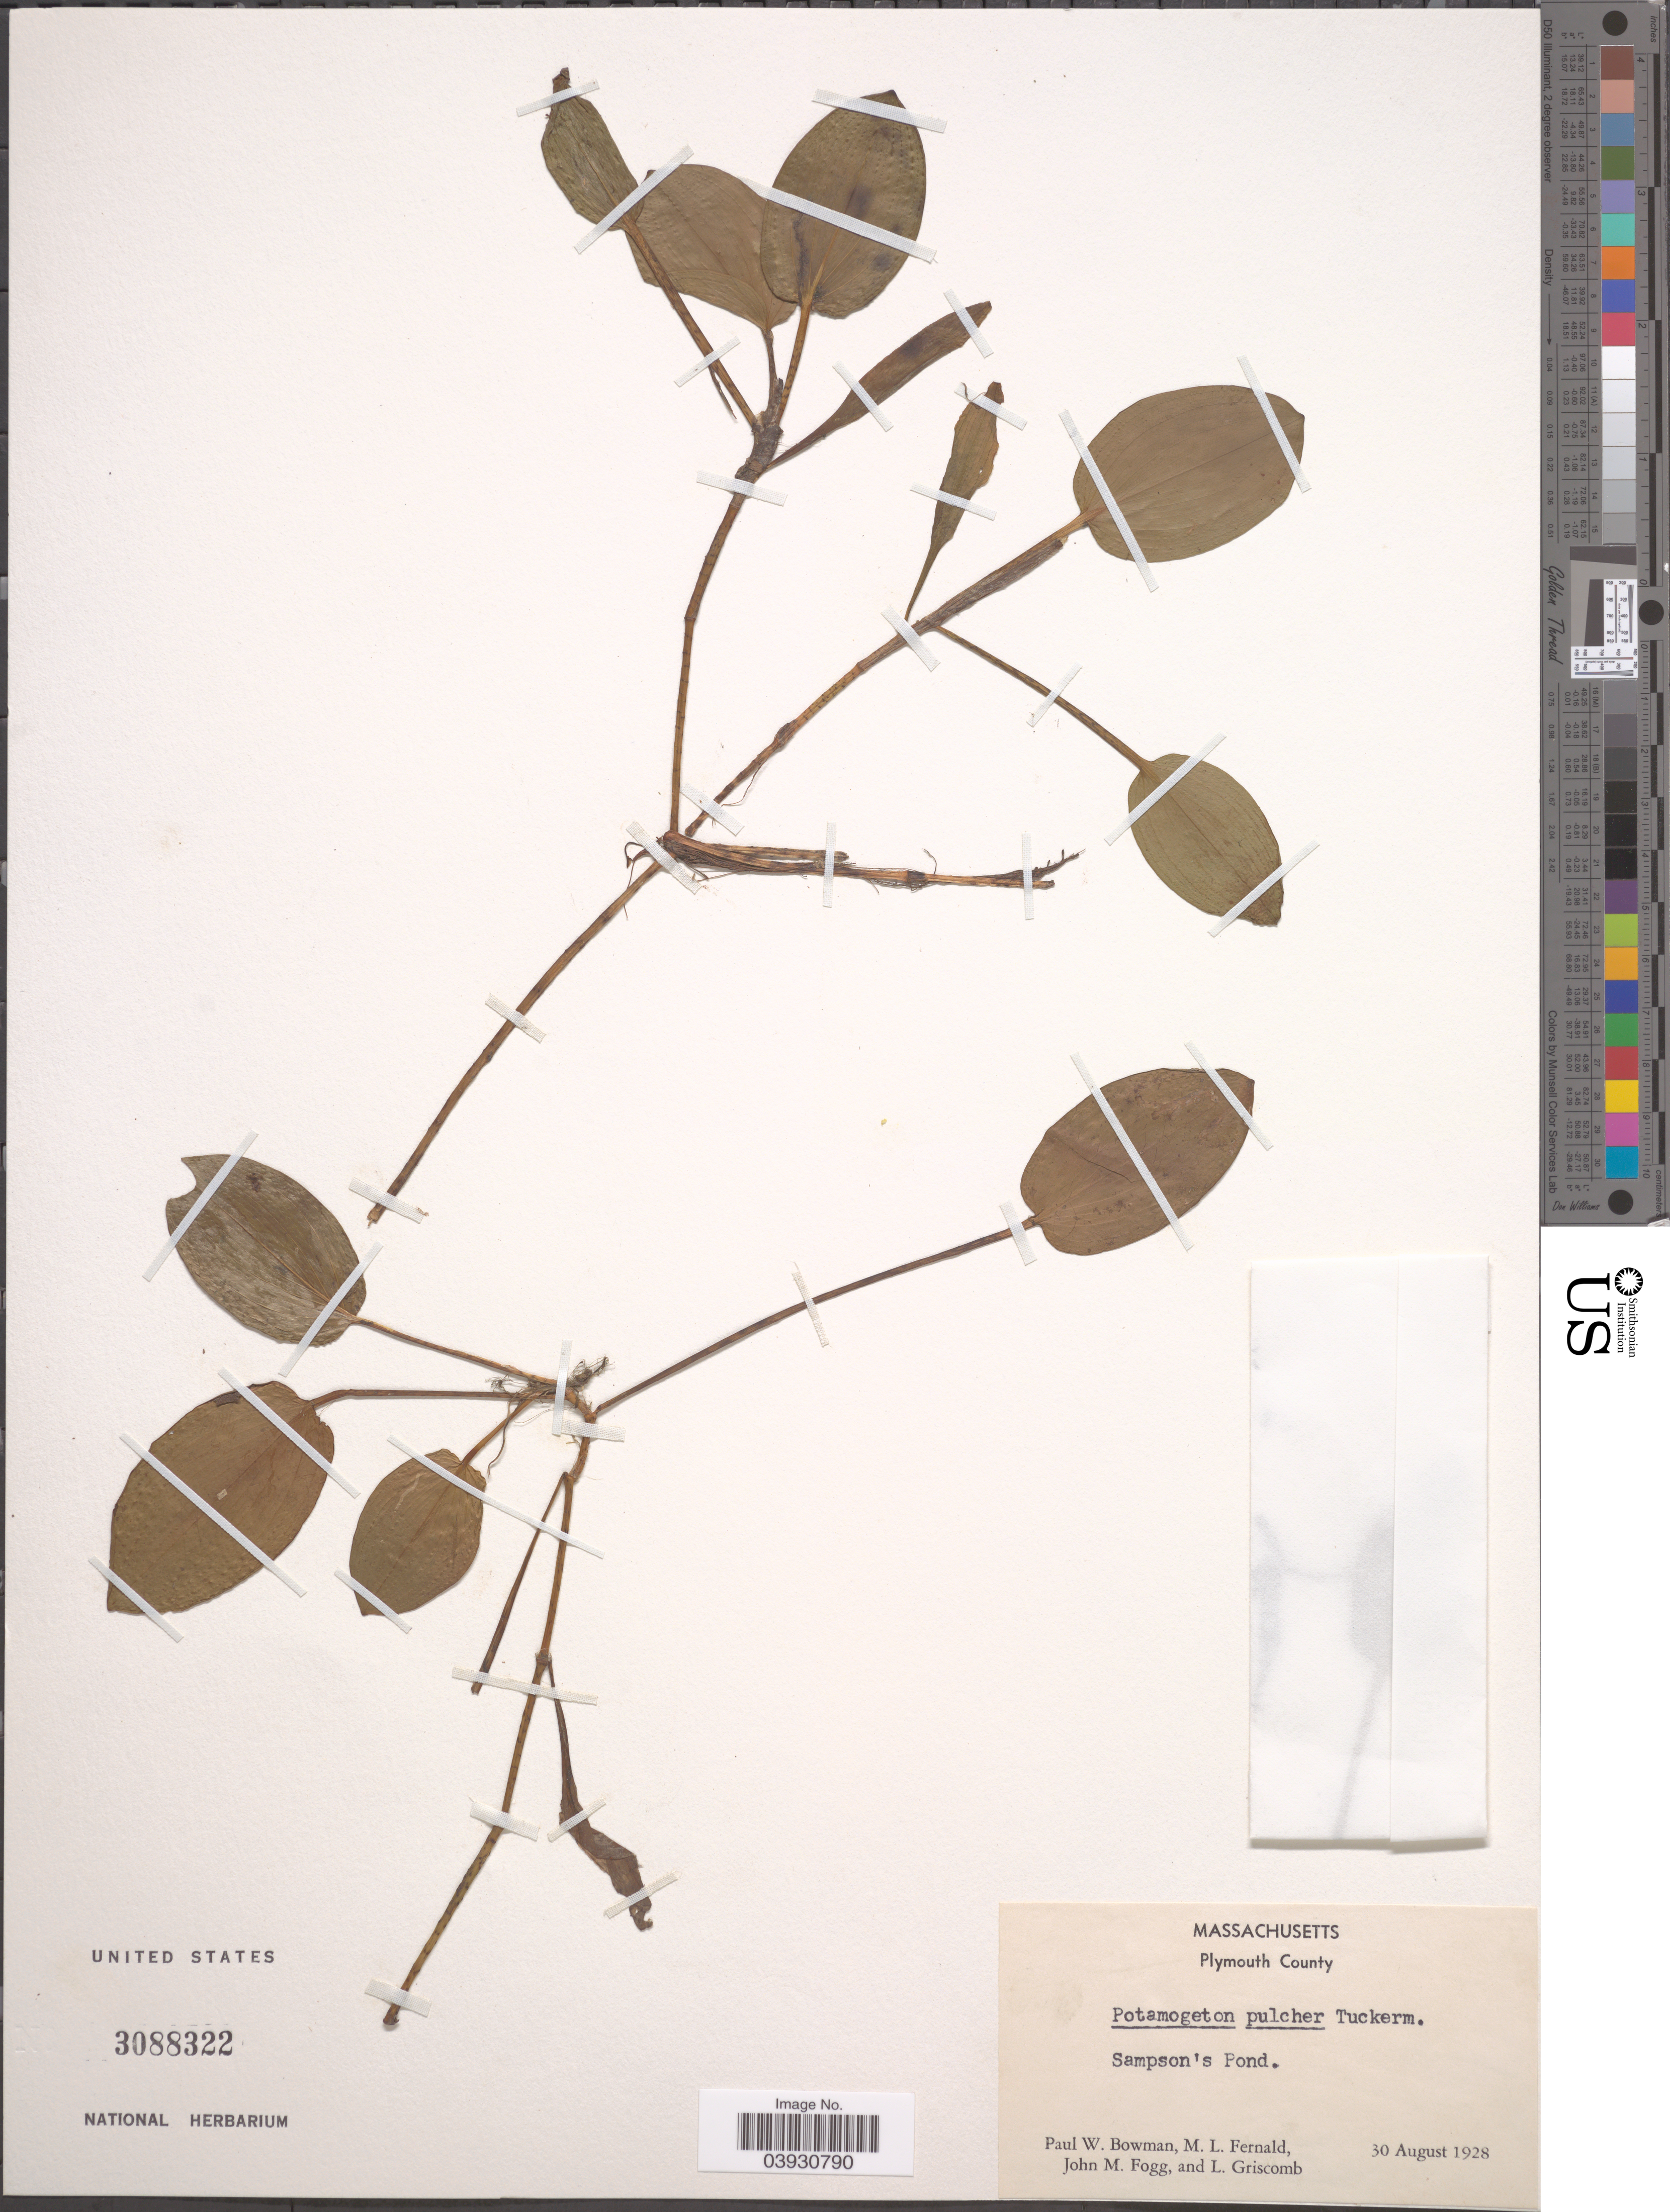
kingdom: Plantae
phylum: Tracheophyta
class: Liliopsida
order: Alismatales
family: Potamogetonaceae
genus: Potamogeton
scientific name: Potamogeton pulcher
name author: Tuck.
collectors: P. Bowman, M. L. Fernald, J. Fogg & L. Griscomb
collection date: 1928-08-30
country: United States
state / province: Massachusetts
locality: Plymouth County. Sampson's Pond.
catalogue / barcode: US 3088322